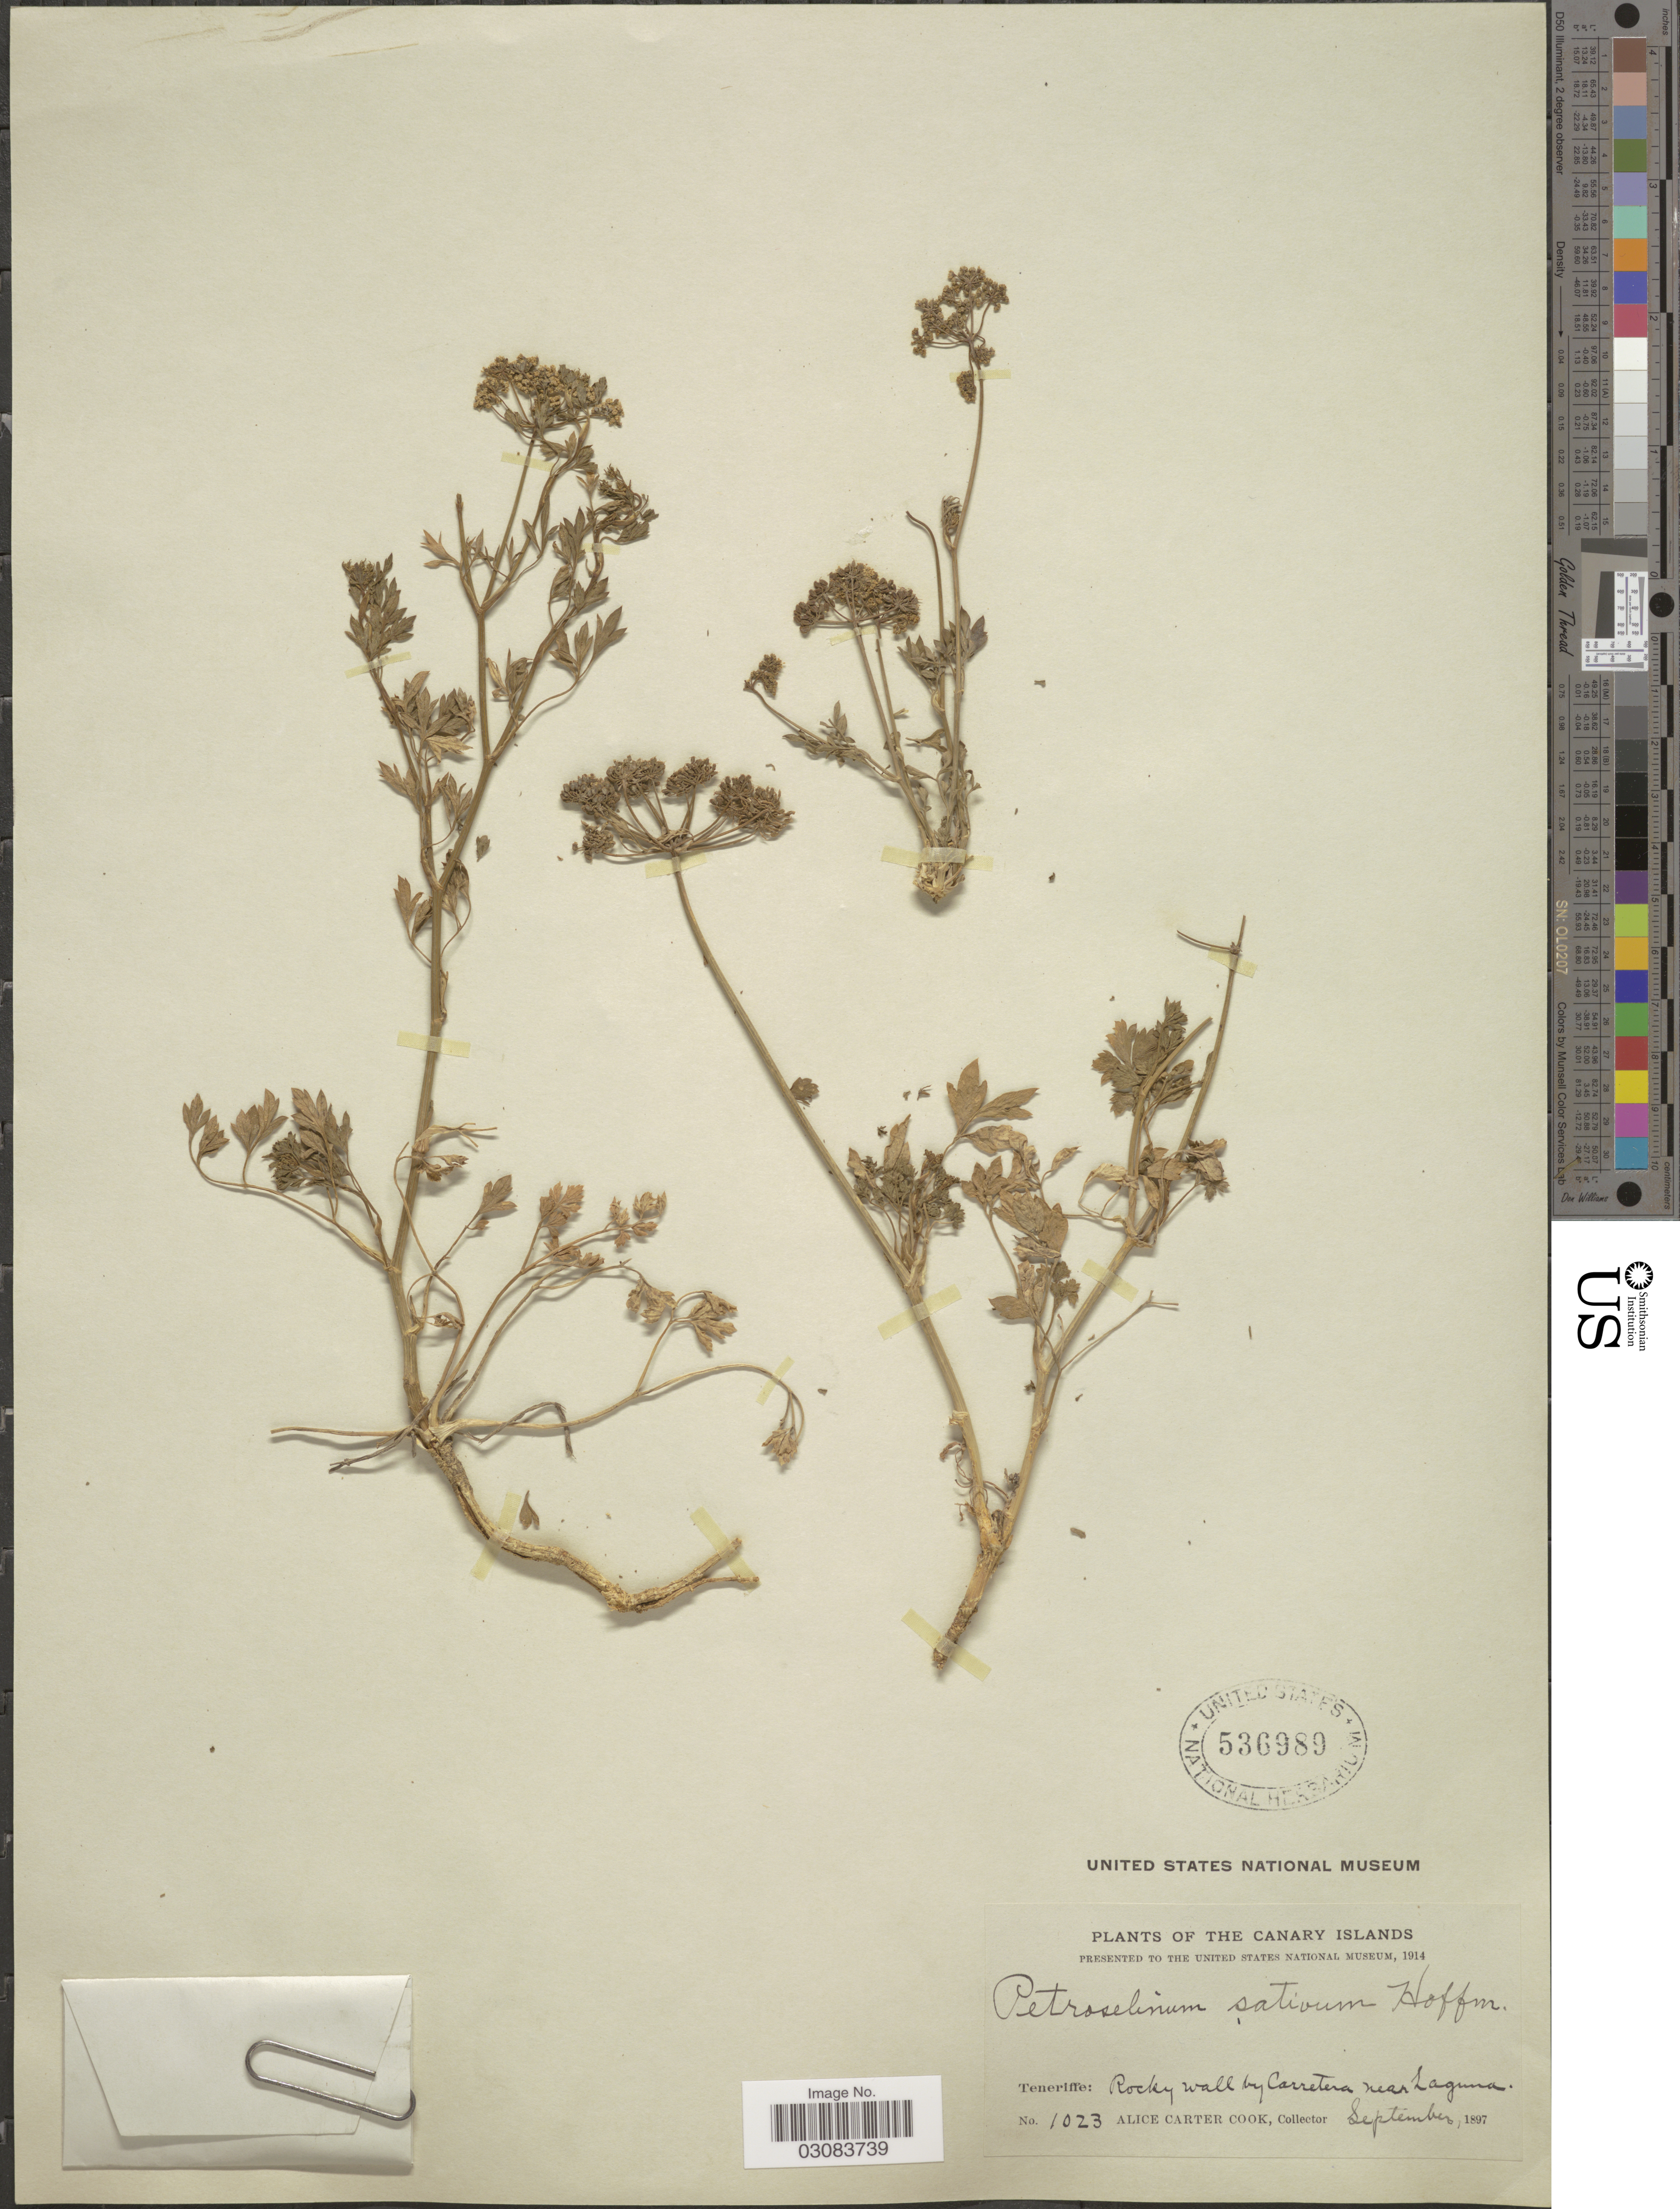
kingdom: Plantae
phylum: Tracheophyta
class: Magnoliopsida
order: Apiales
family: Apiaceae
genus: Petroselinum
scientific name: Petroselinum crispum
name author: (Mill.) Fuss.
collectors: Alice C. Cook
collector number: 1023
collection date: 1897-09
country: Spain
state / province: Canarias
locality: The Canary Islands. Teneriffe: Rocky wall by Carretera near Laguna.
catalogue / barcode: US 536989